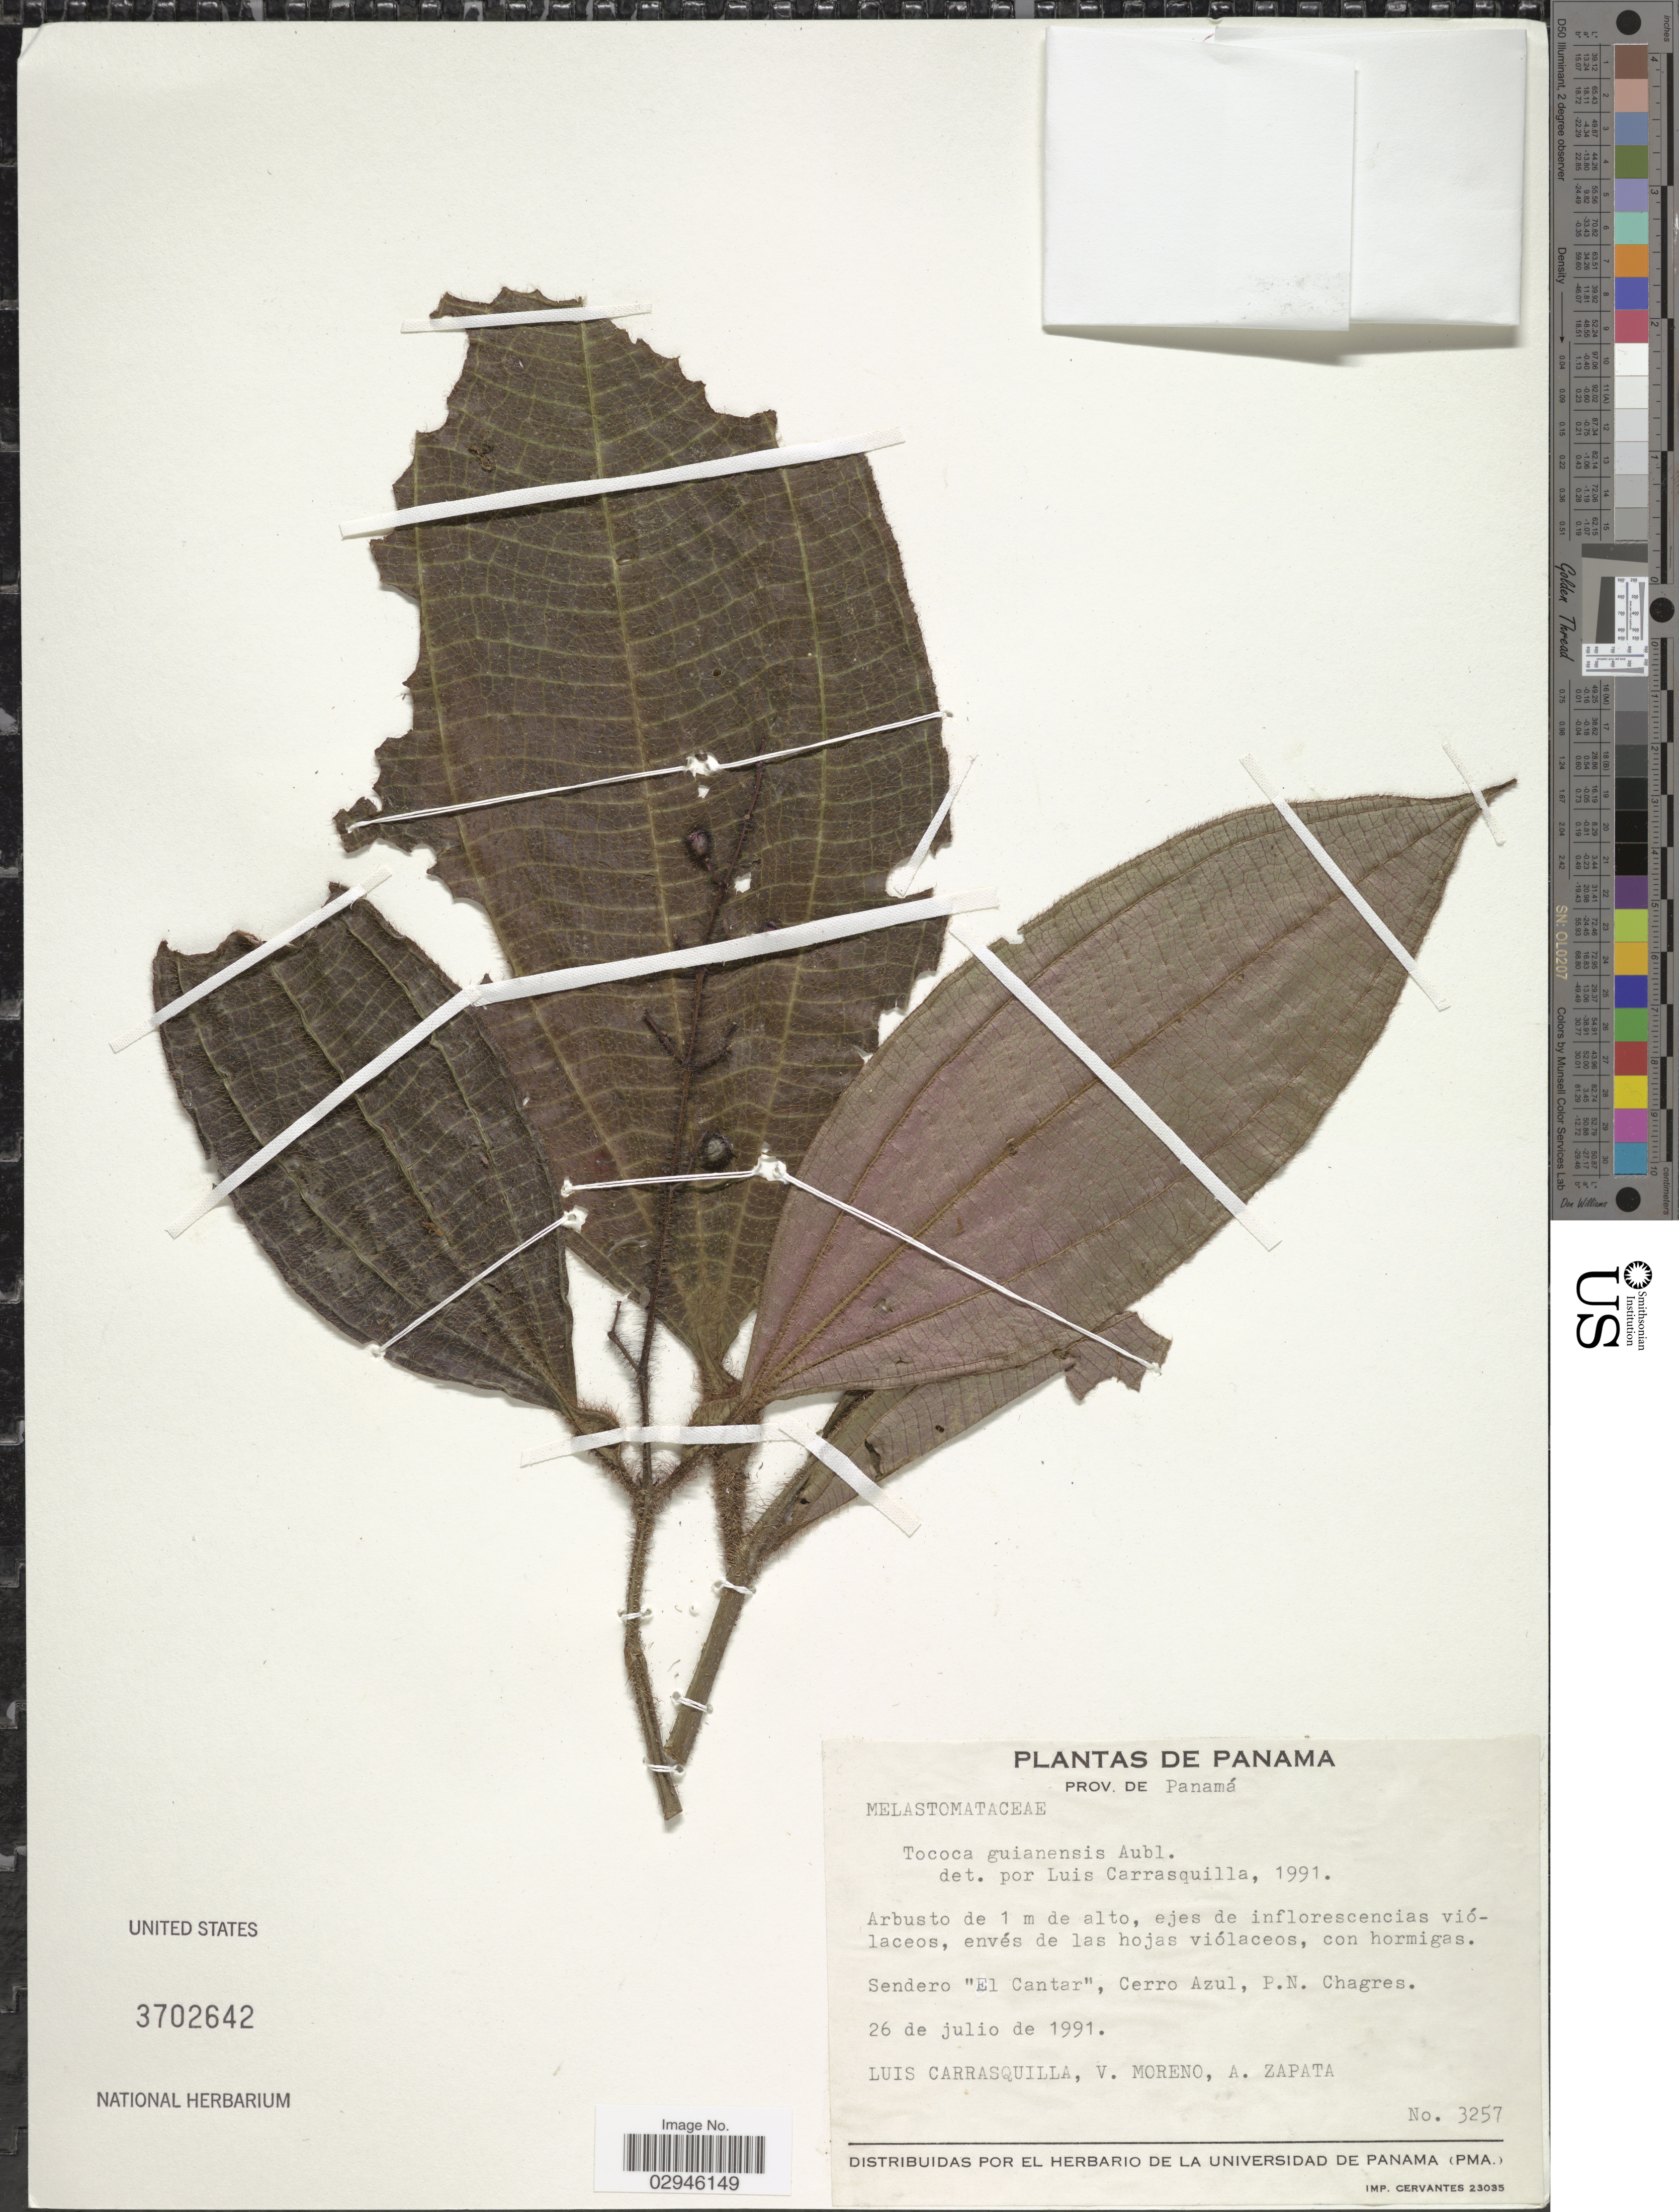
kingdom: Plantae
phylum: Tracheophyta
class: Magnoliopsida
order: Myrtales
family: Melastomataceae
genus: Tococa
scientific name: Tococa guianensis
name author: Aubl.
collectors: L. Carrasquilla, V. Moreno & A. Zapata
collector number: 3257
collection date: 1991-07-26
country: Panama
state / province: Panamá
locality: Sendero "El Cantar", Cerro Azul. P. N. Chagres.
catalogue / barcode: US 3702642